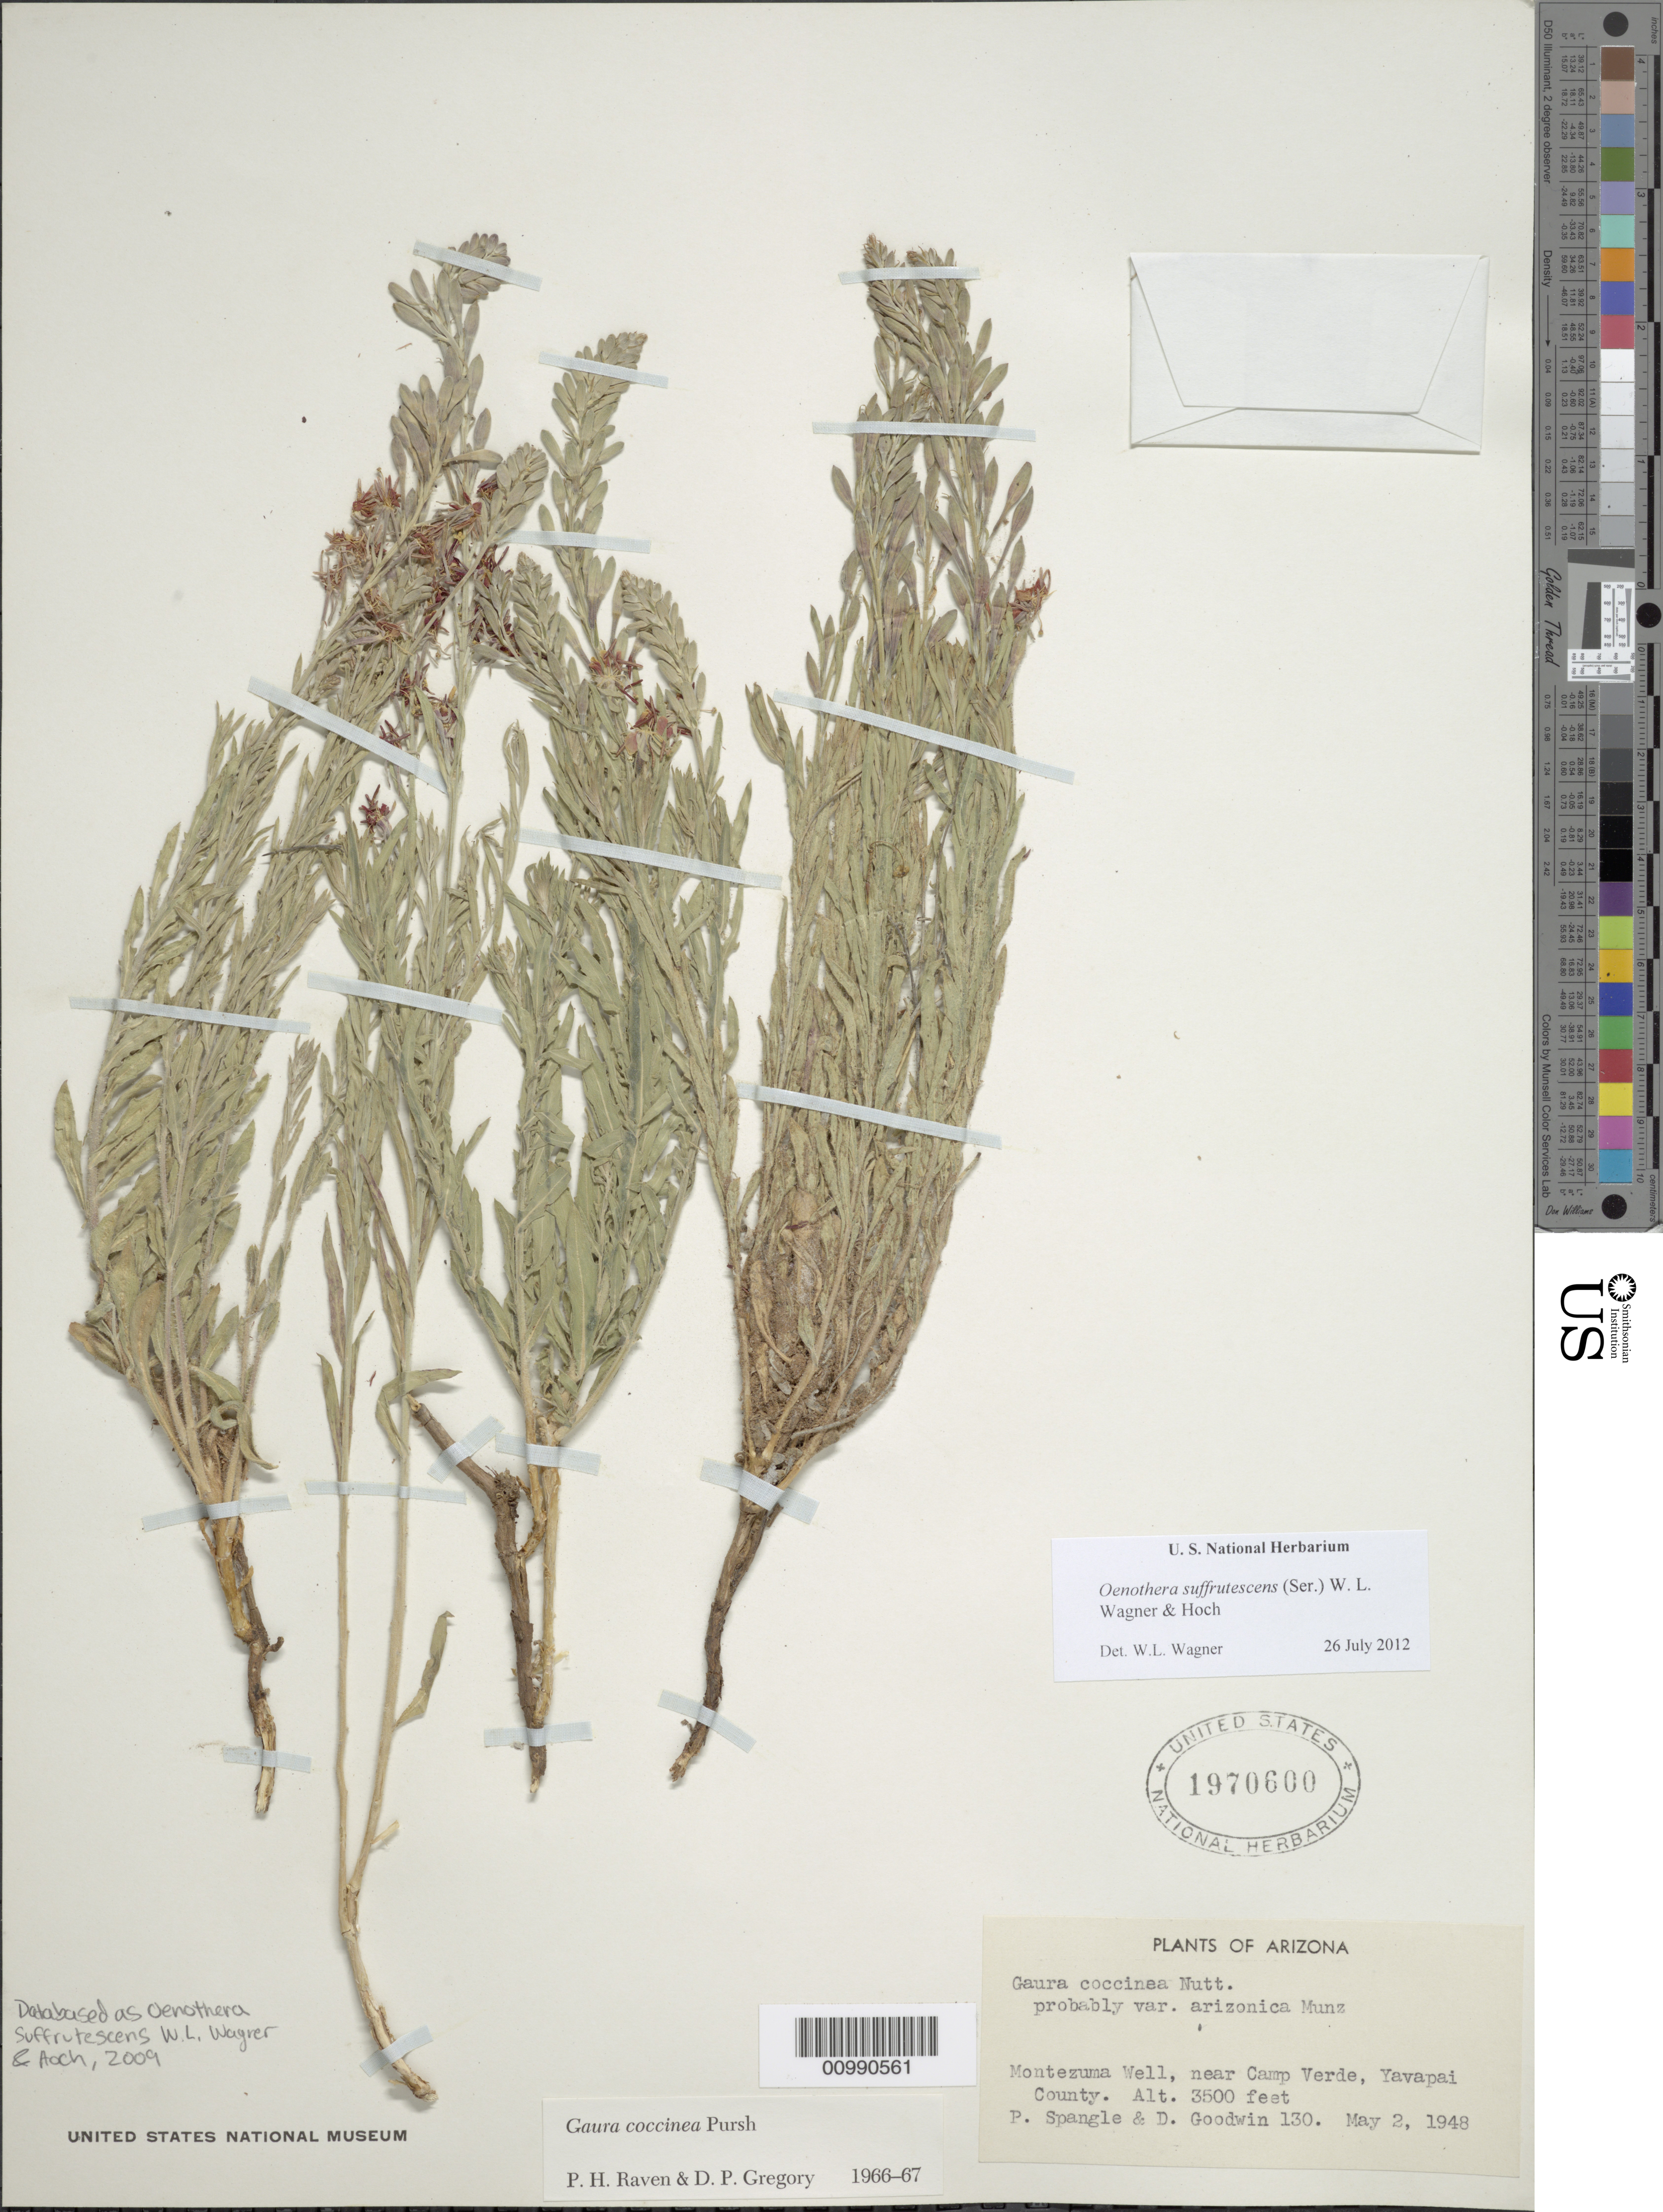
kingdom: Plantae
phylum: Tracheophyta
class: Magnoliopsida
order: Myrtales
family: Onagraceae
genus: Oenothera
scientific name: Oenothera suffrutescens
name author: (Ser.) W.L. Wagner & Hoch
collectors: P. Spangle & N. Goodall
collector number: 130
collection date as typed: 02 May 1948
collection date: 1948-05-02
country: United States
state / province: Arizona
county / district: Yavapai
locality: Near Camp Verde; Montezuma Well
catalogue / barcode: US 1970600